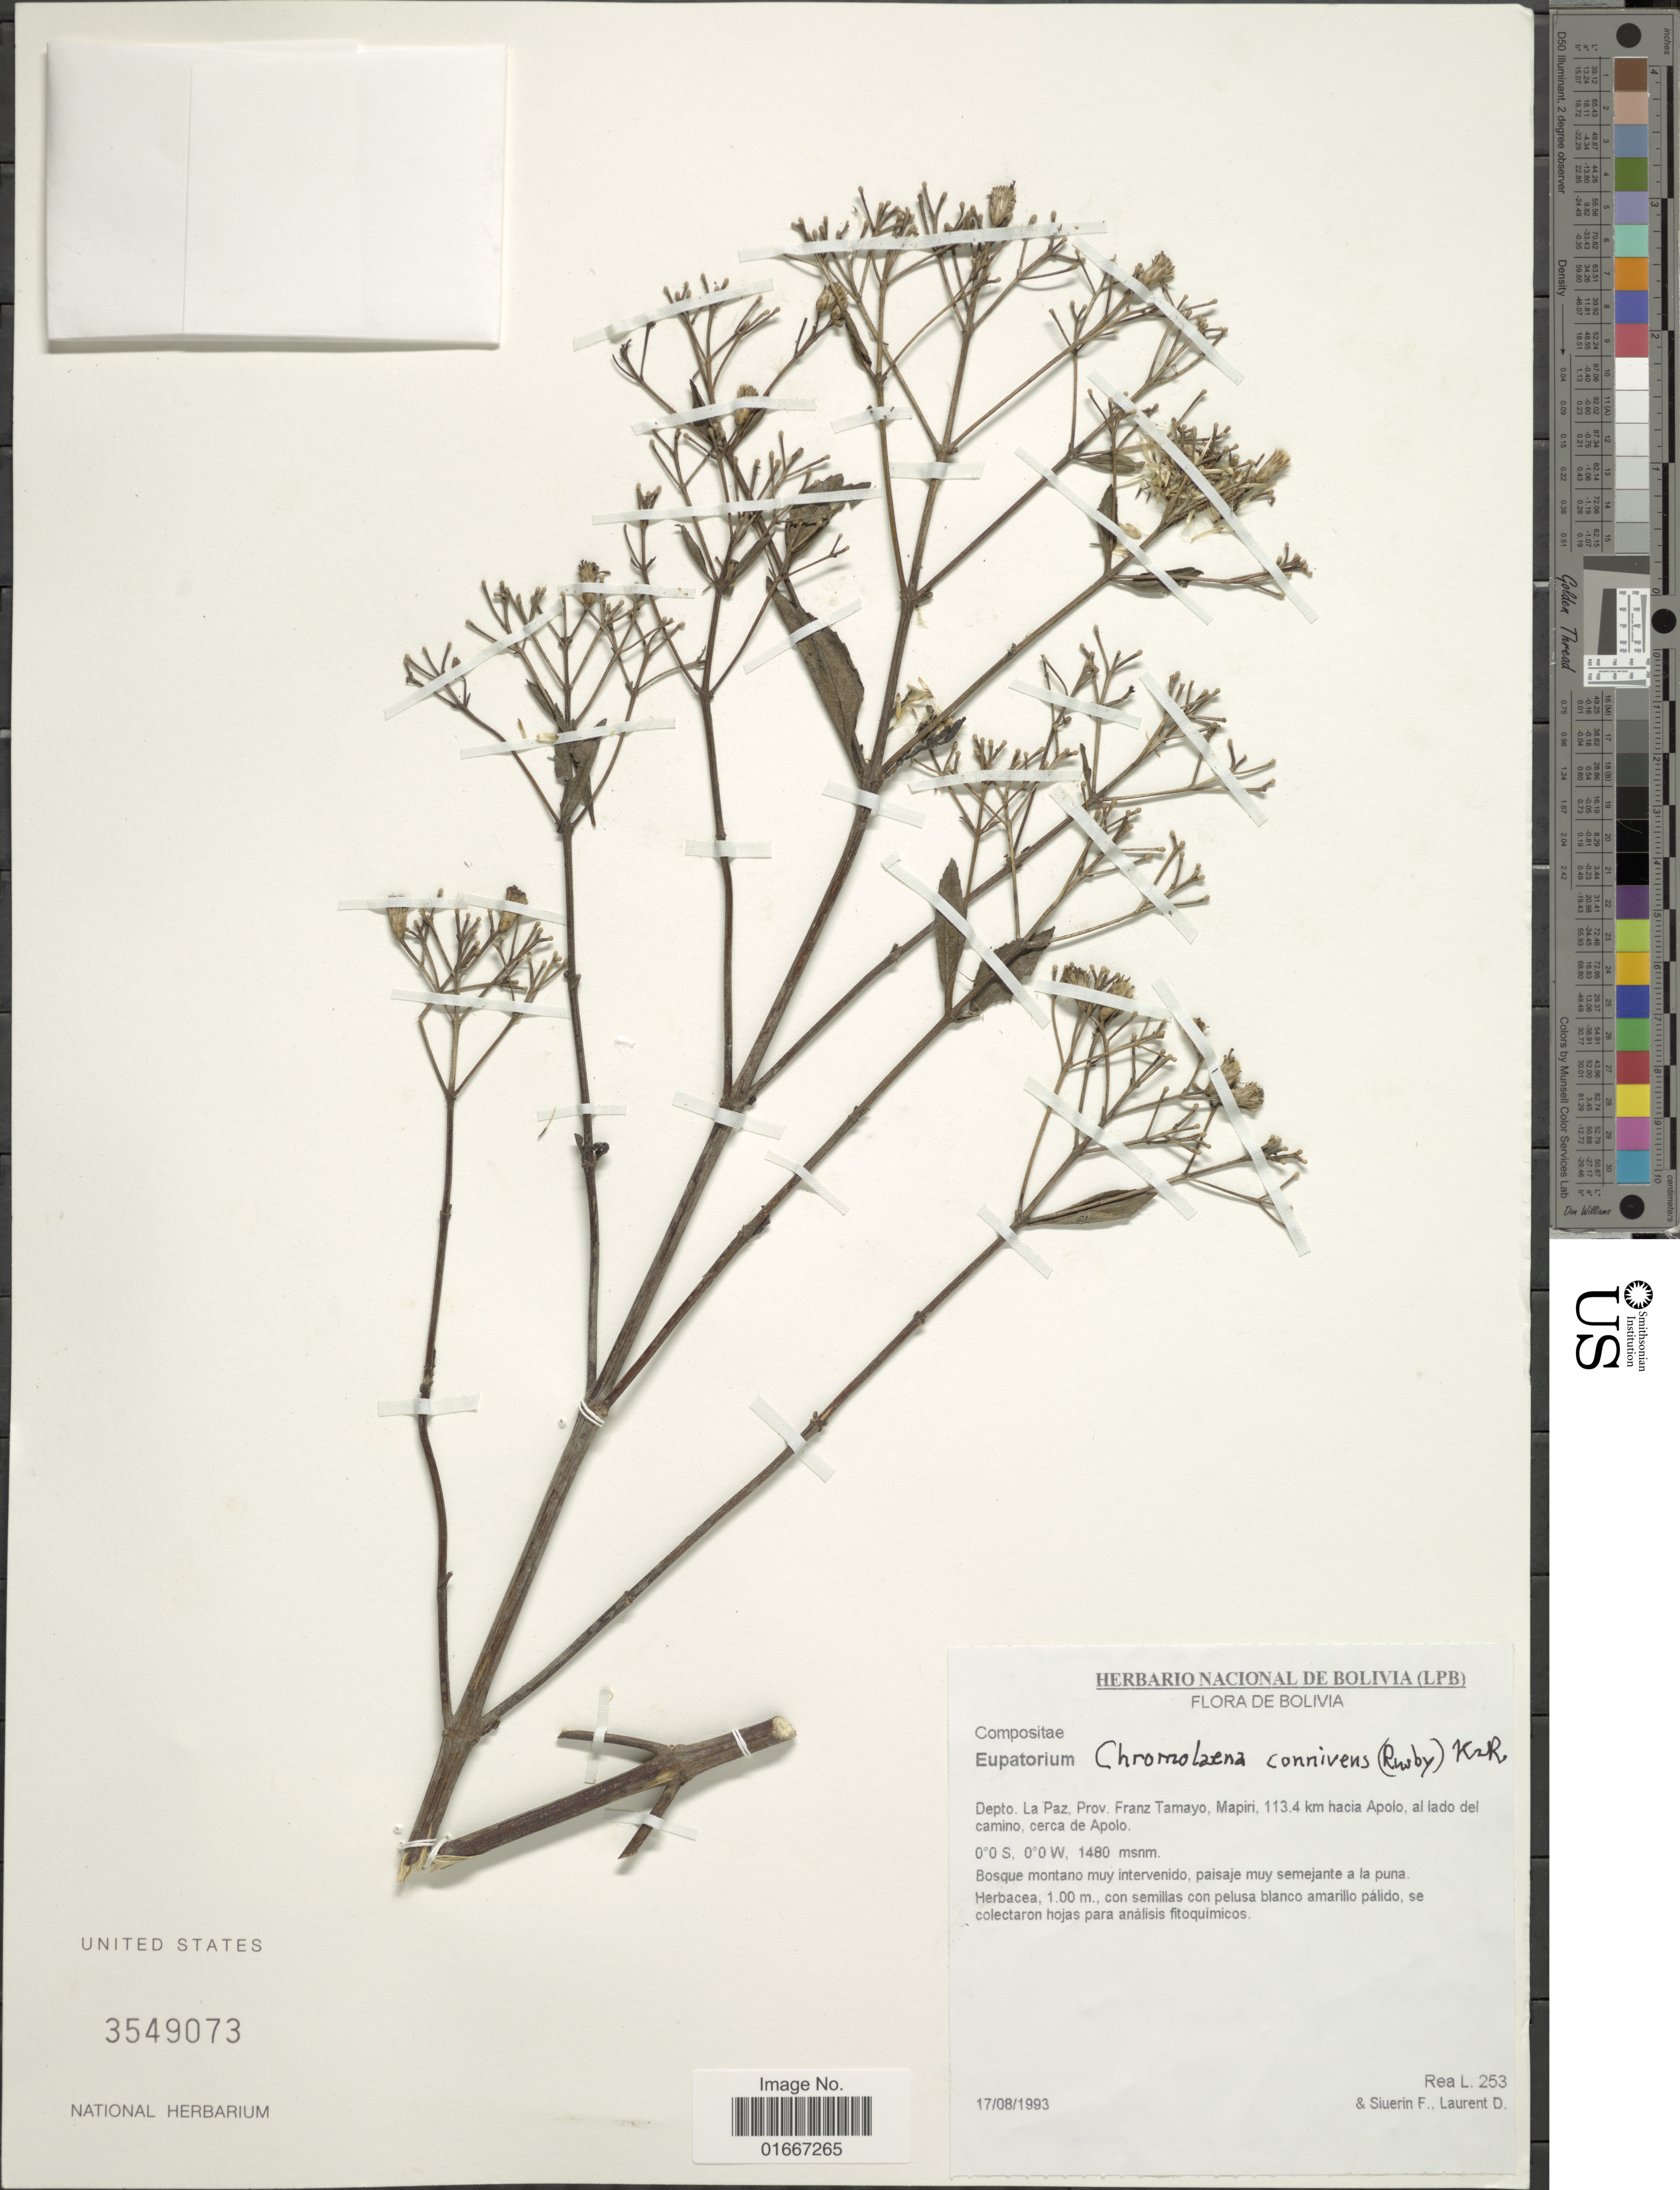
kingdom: Plantae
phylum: Tracheophyta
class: Magnoliopsida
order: Asterales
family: Asteraceae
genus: Chromolaena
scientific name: Chromolaena connivens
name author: (Rusby) R.M. King & H. Rob.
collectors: L. Rea, F. Siuerin & D. Laurent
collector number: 253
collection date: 1993-08-17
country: Bolivia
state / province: La Paz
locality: Prov. Franz Tamayo, Mapiri, 113.4 km hacia Apolo, al lado del camino, cerca de Apolo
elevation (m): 1480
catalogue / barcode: US 3549073